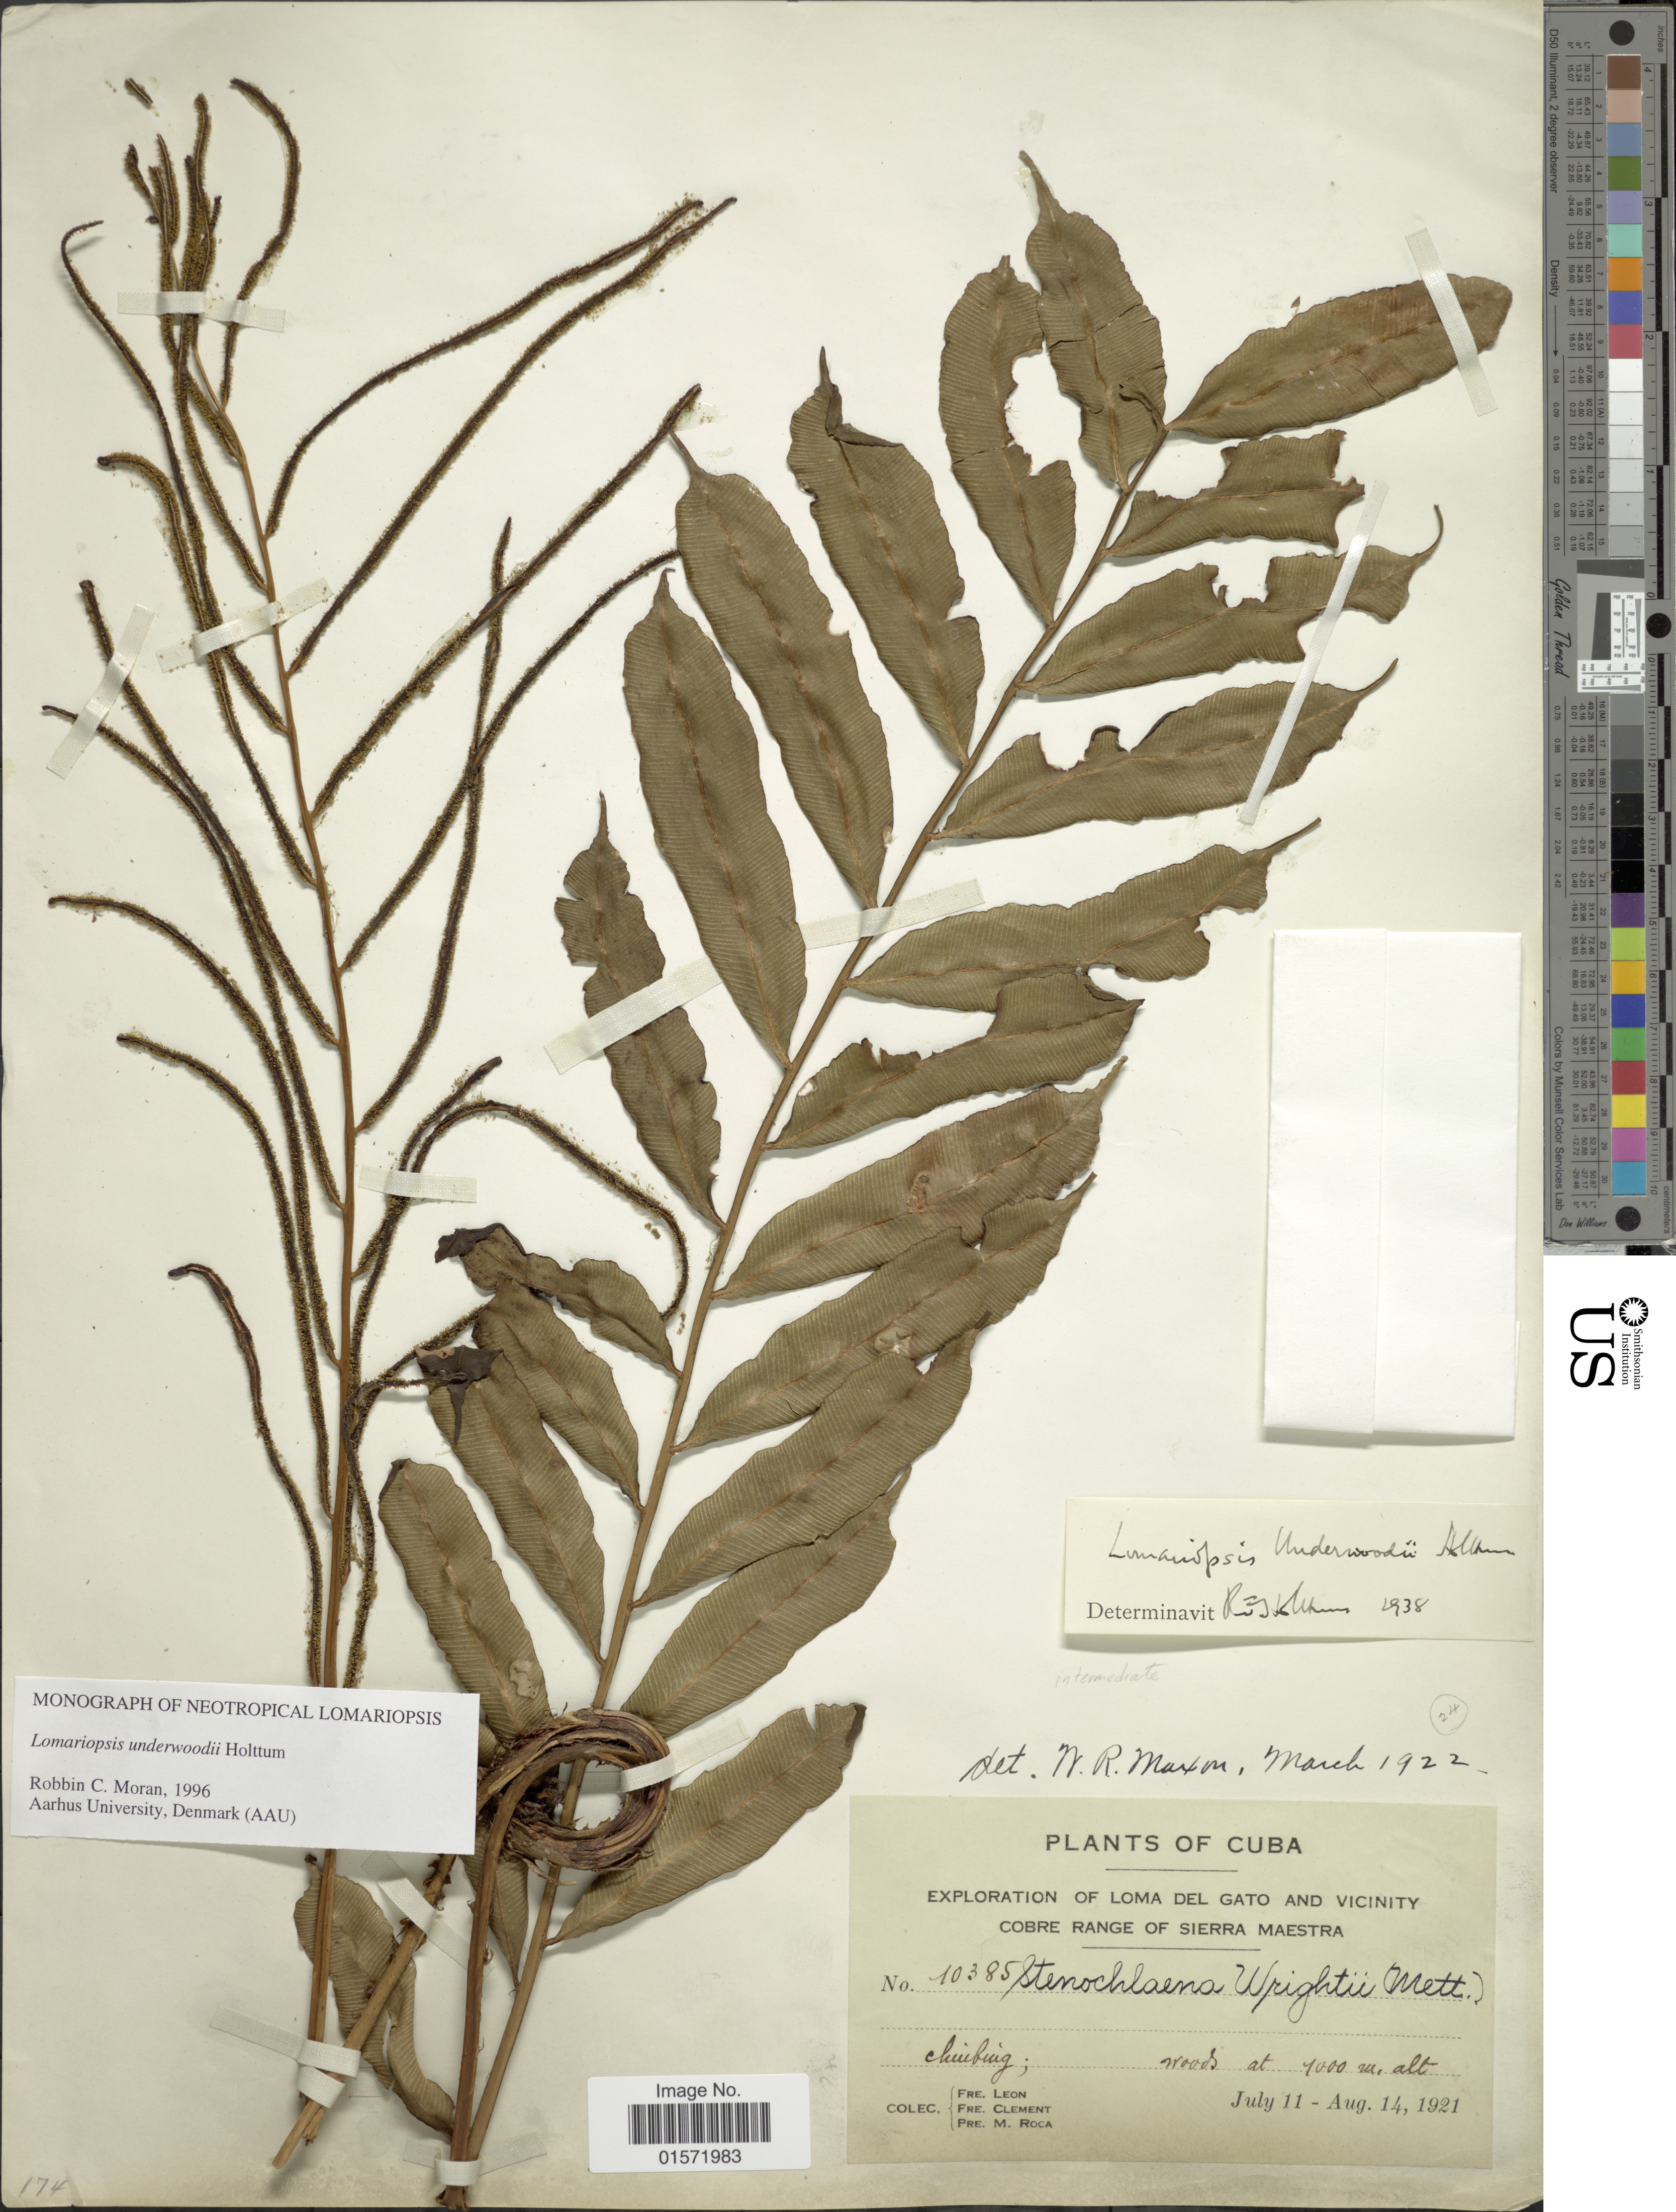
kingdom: Plantae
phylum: Tracheophyta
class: Polypodiopsida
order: Polypodiales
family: Lomariopsidaceae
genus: Lomariopsis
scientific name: Lomariopsis underwoodii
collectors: Bro. León, B. Clement & P. Roca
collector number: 10385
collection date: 1921-07-11/1921-08-14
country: Cuba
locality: Loma Del Gato and Vicinity Cobre Range of Sierra Maestra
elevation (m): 1000